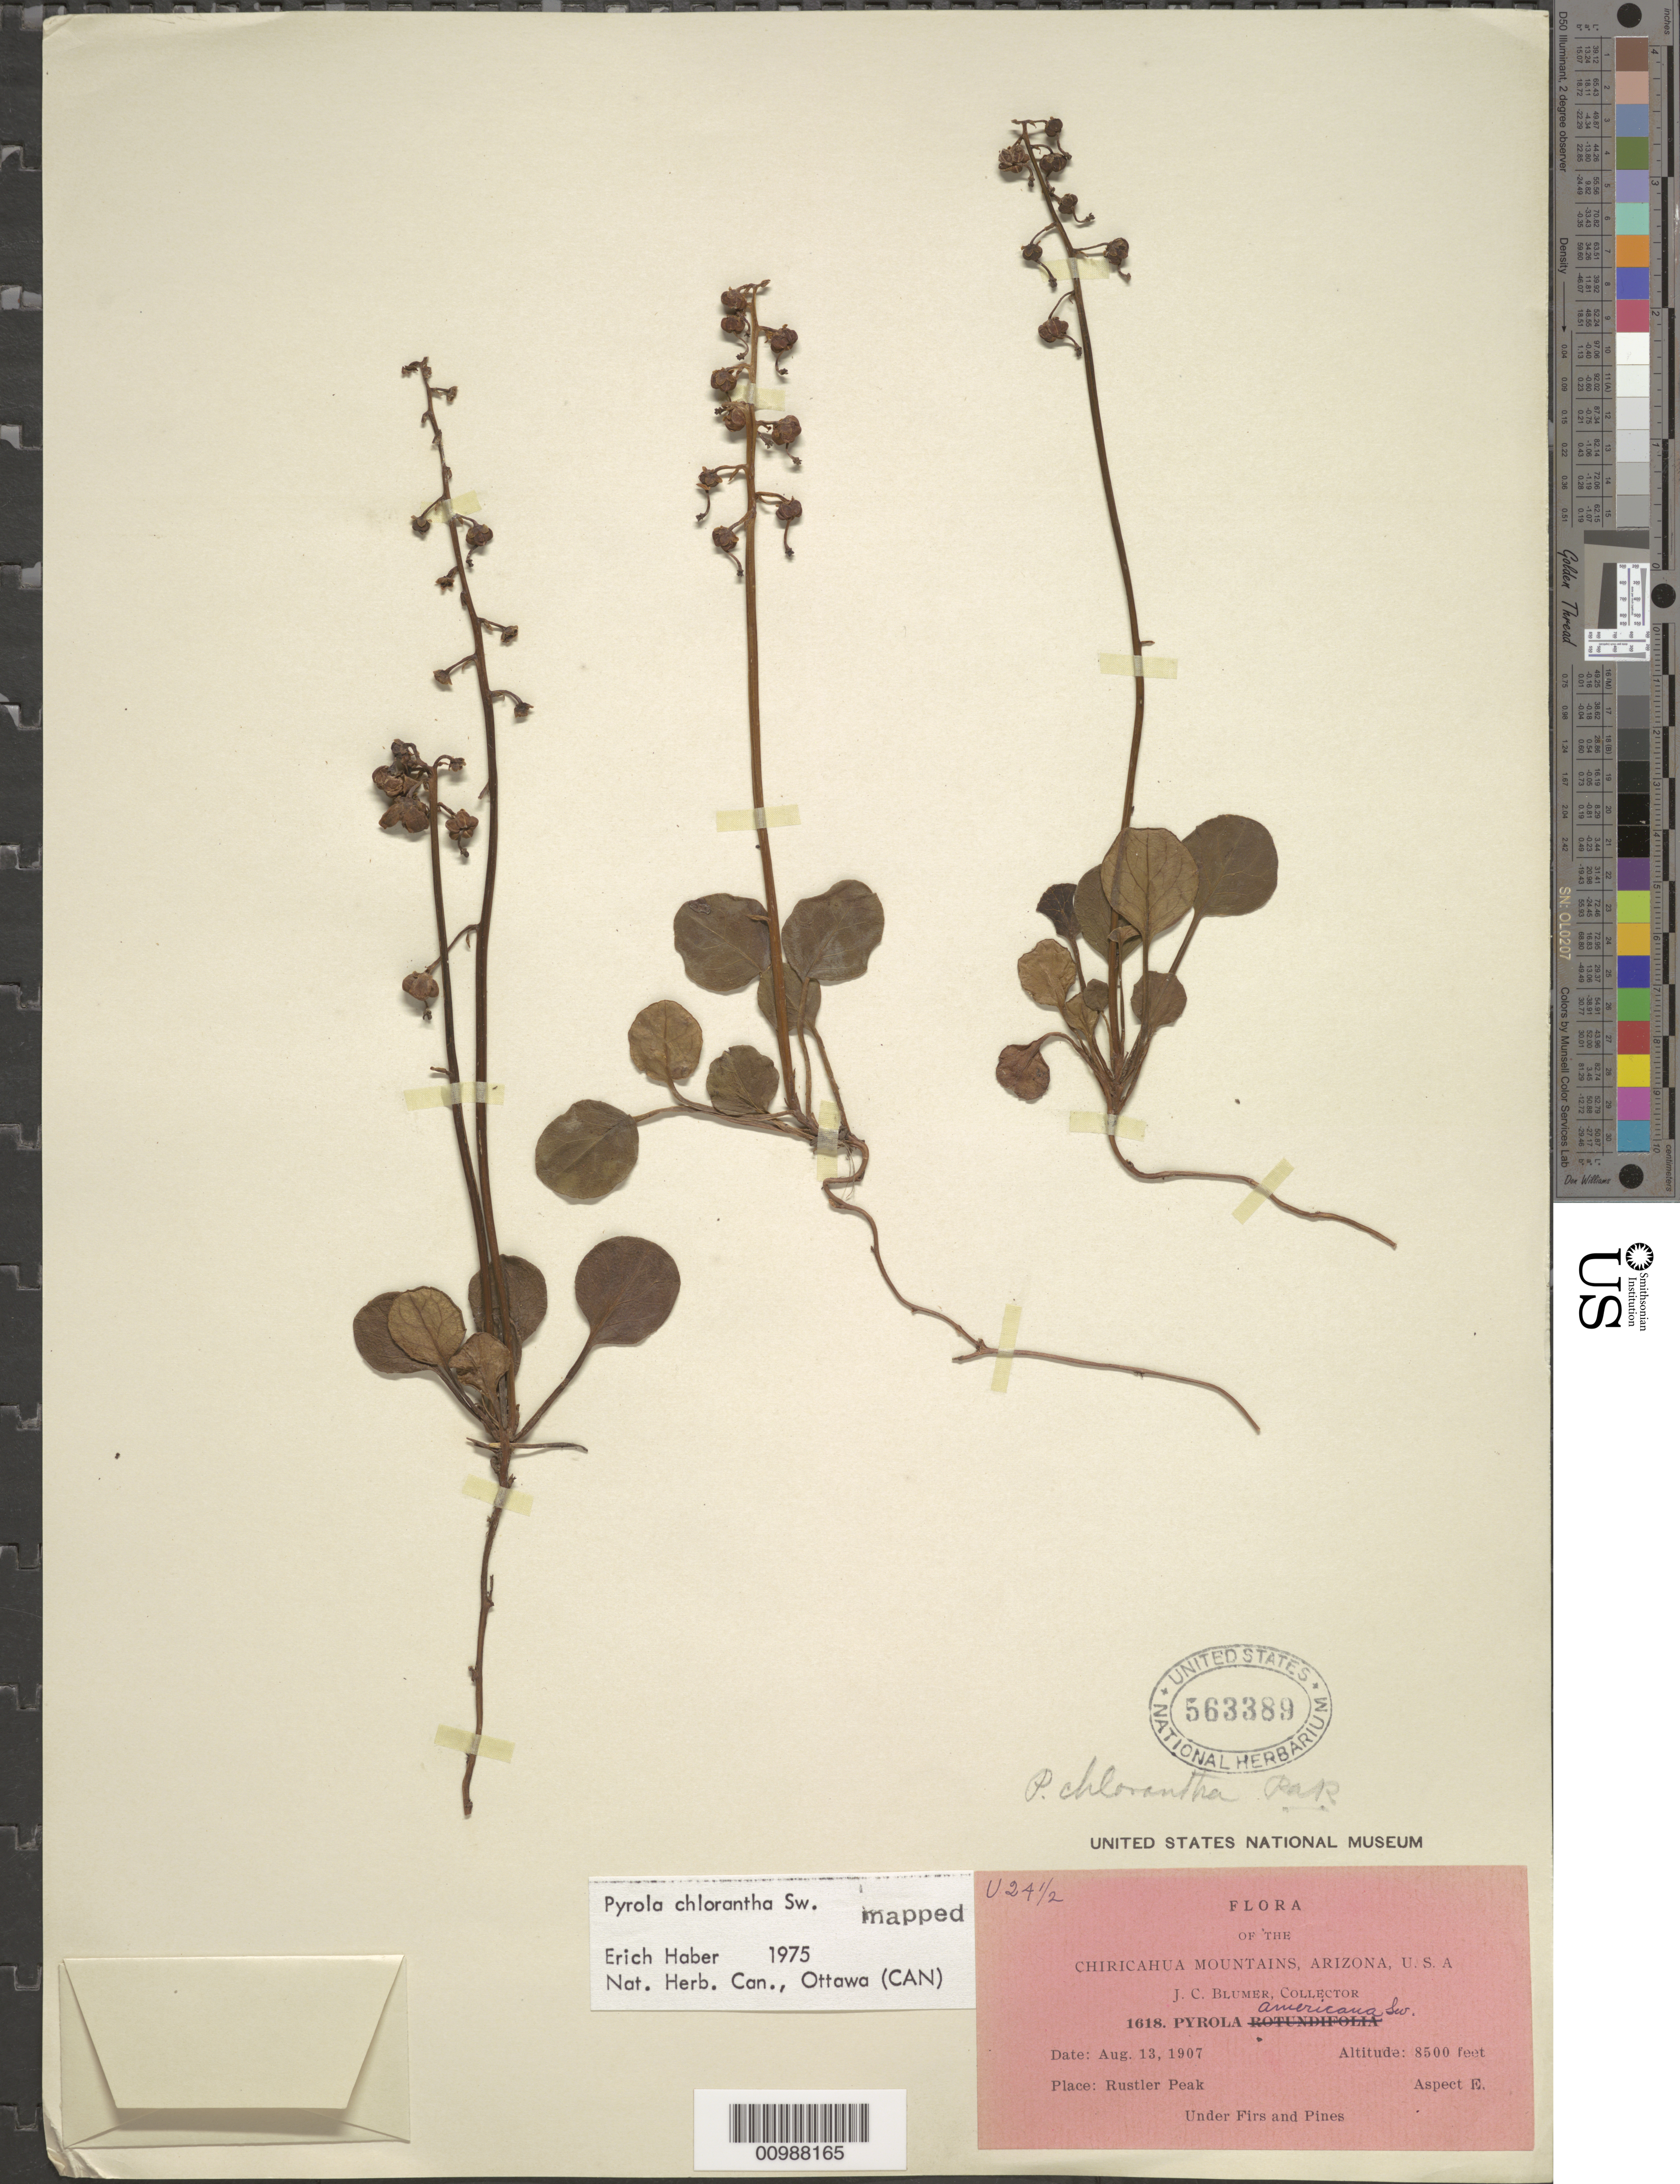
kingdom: Plantae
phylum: Tracheophyta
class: Magnoliopsida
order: Ericales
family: Ericaceae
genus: Pyrola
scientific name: Pyrola chlorantha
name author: Schweigg.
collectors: J. C. Blumer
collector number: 1618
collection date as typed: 13 Aug 1907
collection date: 1907-08-13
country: United States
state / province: Arizona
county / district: Cochise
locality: Chiricahua Mountains, Rustler Peak. Under firs and pines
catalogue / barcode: US 563389